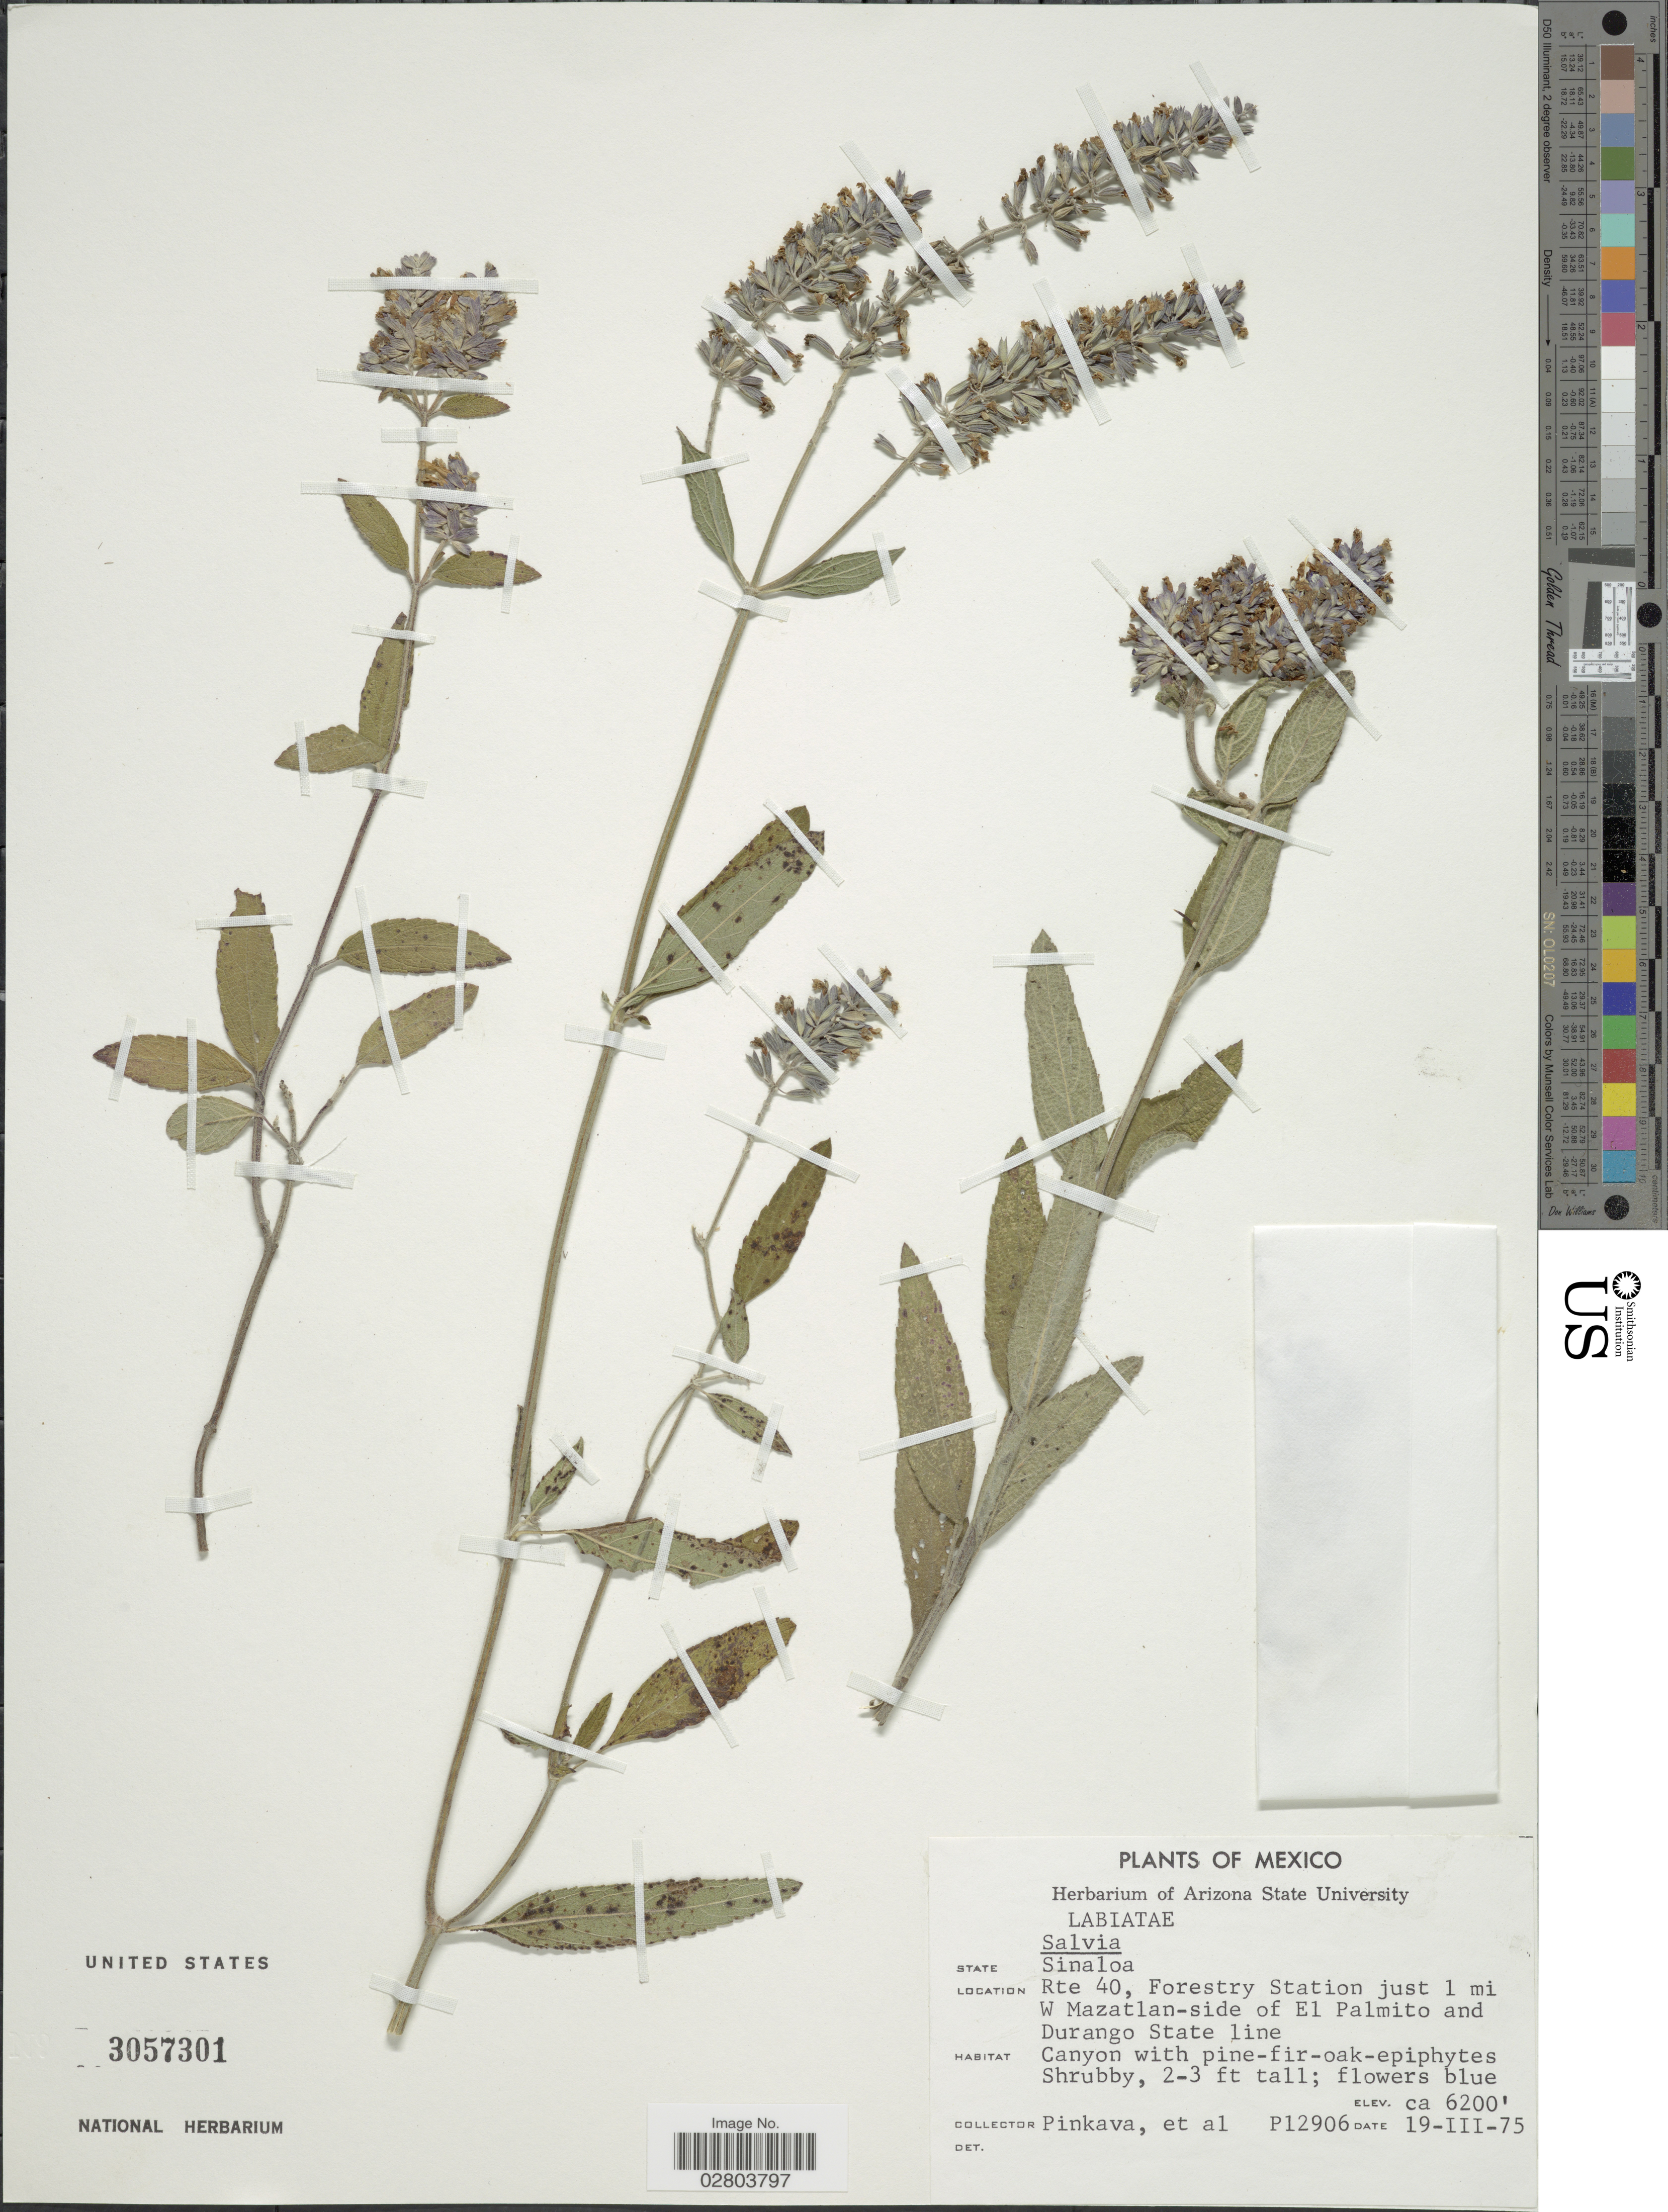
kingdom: Plantae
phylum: Tracheophyta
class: Magnoliopsida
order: Lamiales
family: Lamiaceae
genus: Salvia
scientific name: Salvia sp.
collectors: -. Pinkava & et al.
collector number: P12906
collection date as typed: Transcribed d/m/y: 19/3/75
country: Mexico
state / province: Sinaloa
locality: State Sinaloa. Rte 40, Forestry Station just 1 mi W Mazatlan-side of El Palmito and Durango State line.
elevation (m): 1890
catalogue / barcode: US 3057301